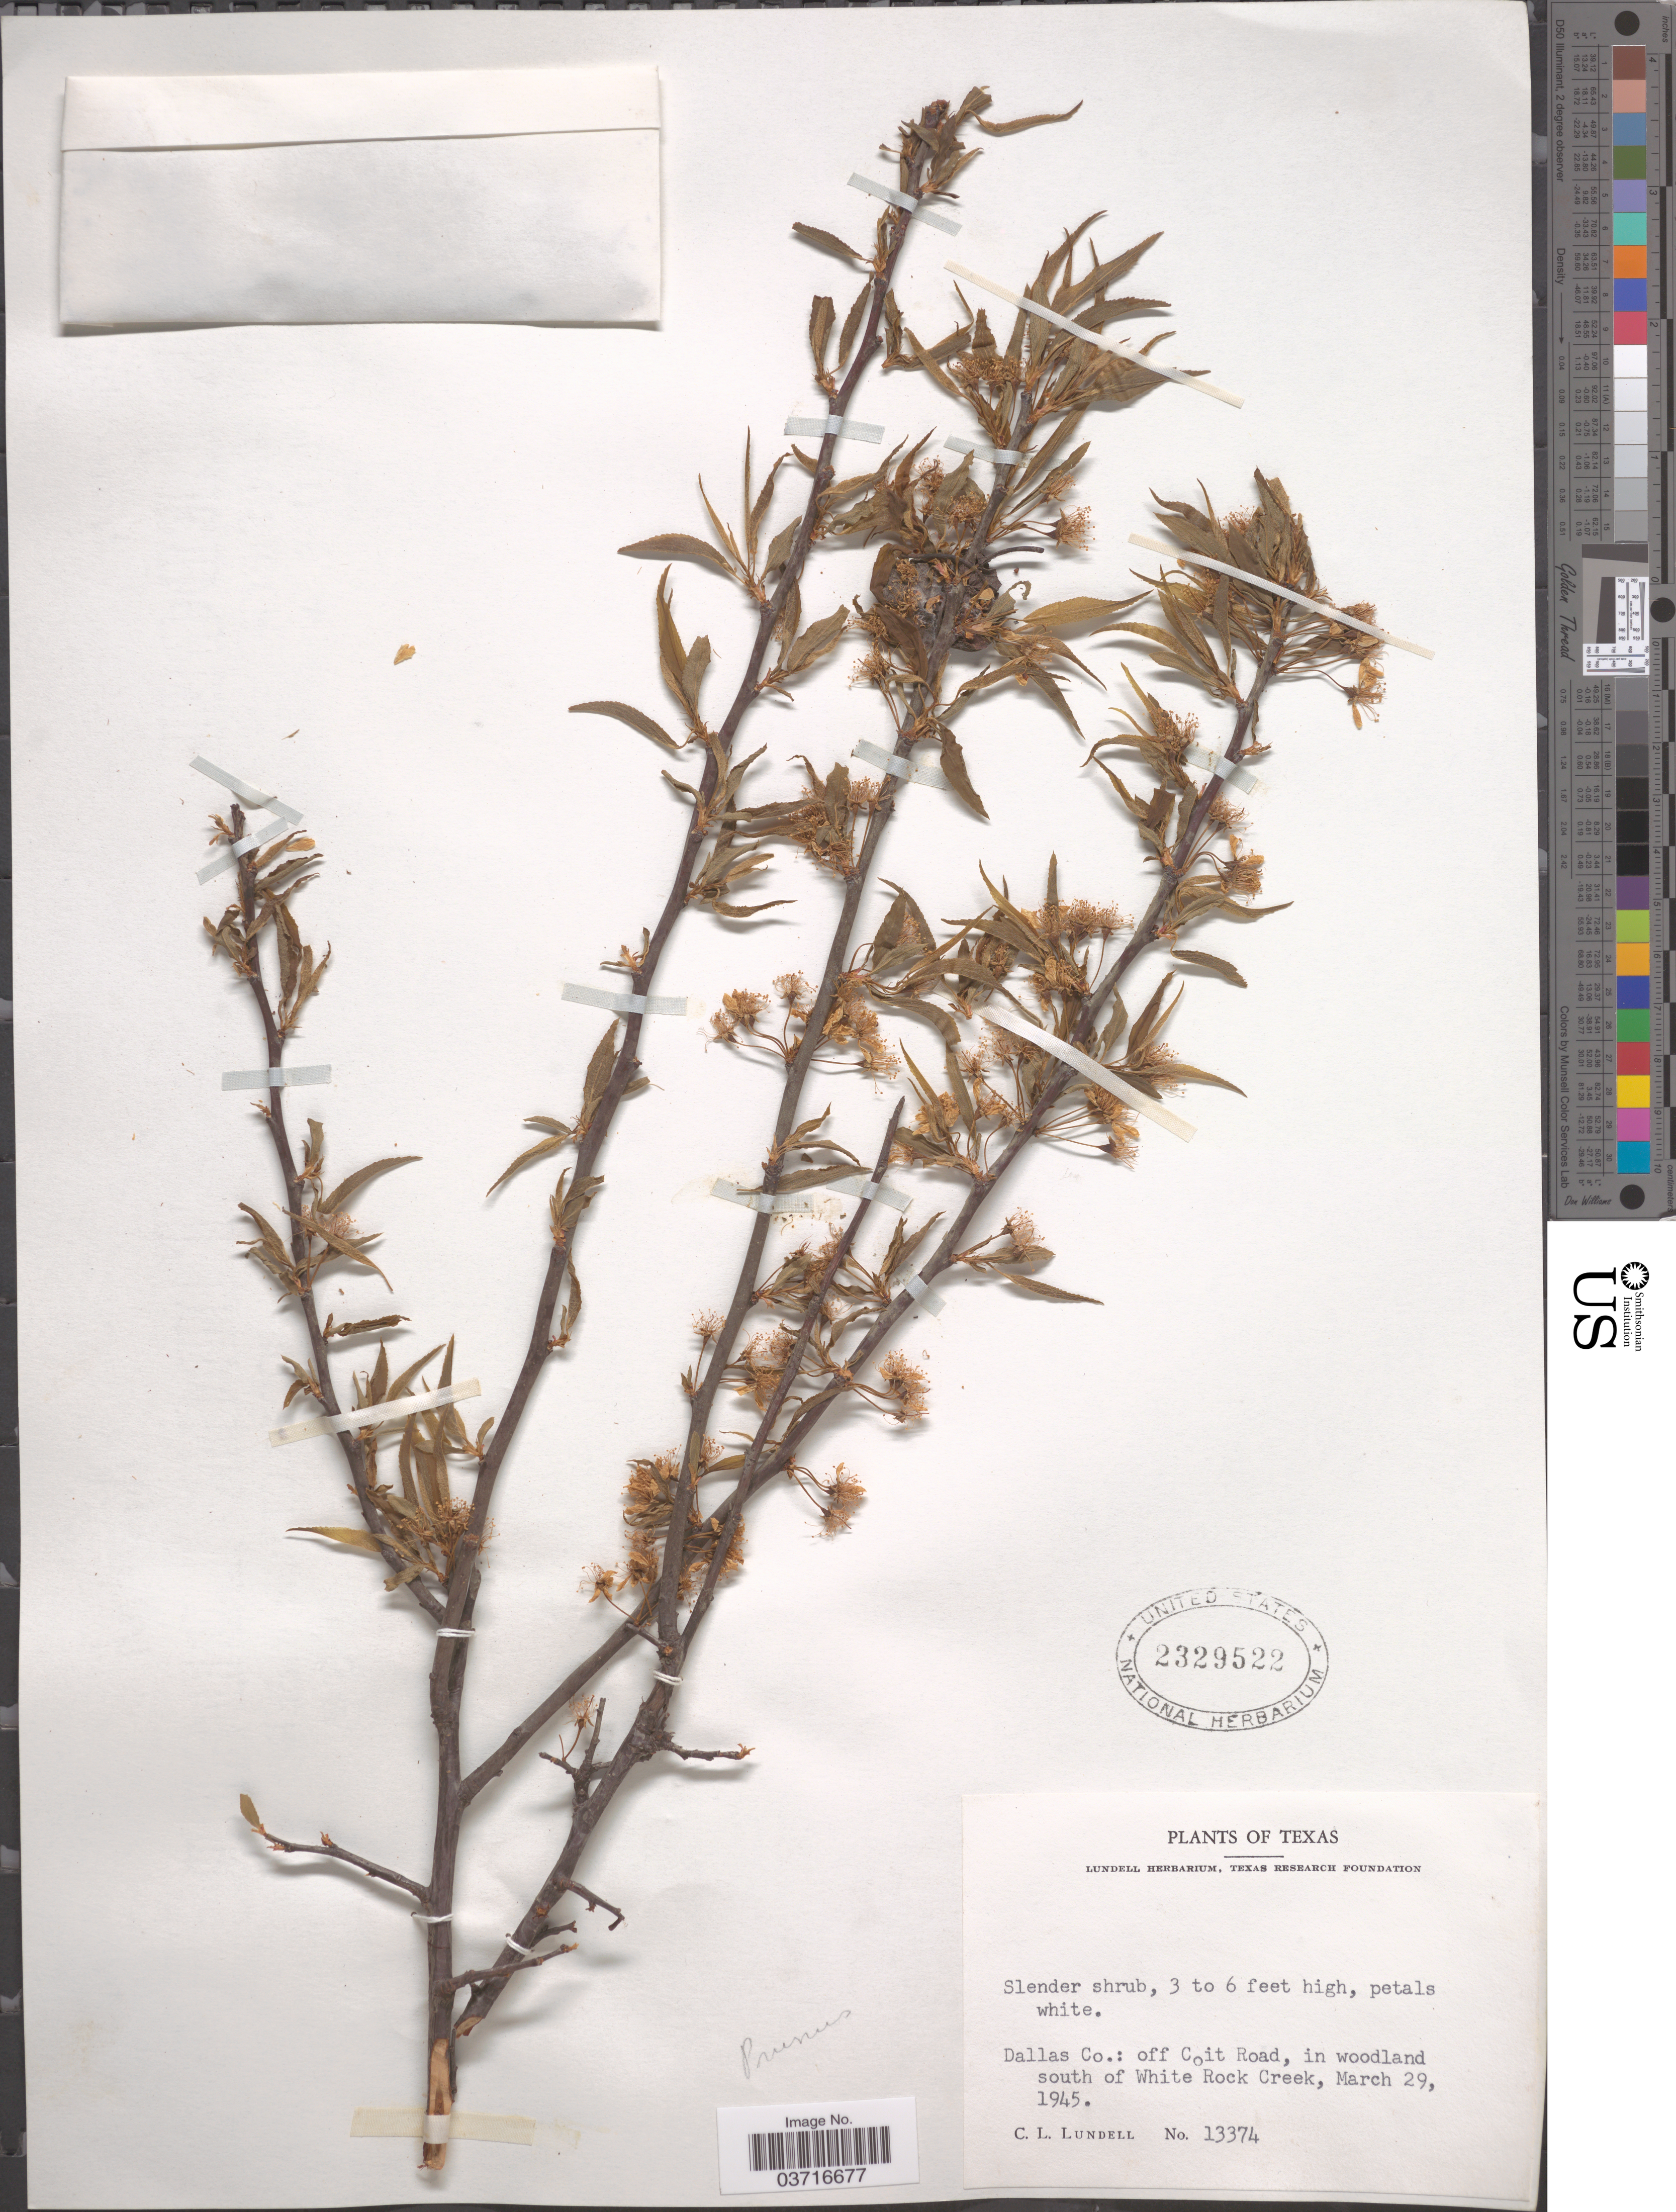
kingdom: Plantae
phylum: Tracheophyta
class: Magnoliopsida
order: Rosales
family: Rosaceae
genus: Prunus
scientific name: Prunus sp.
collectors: C. L. Lundell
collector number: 13374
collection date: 1945-03-29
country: United States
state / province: Texas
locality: Dallas Co.: off Coit Road, in woodland south of White Rock Creek.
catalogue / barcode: US 2329522